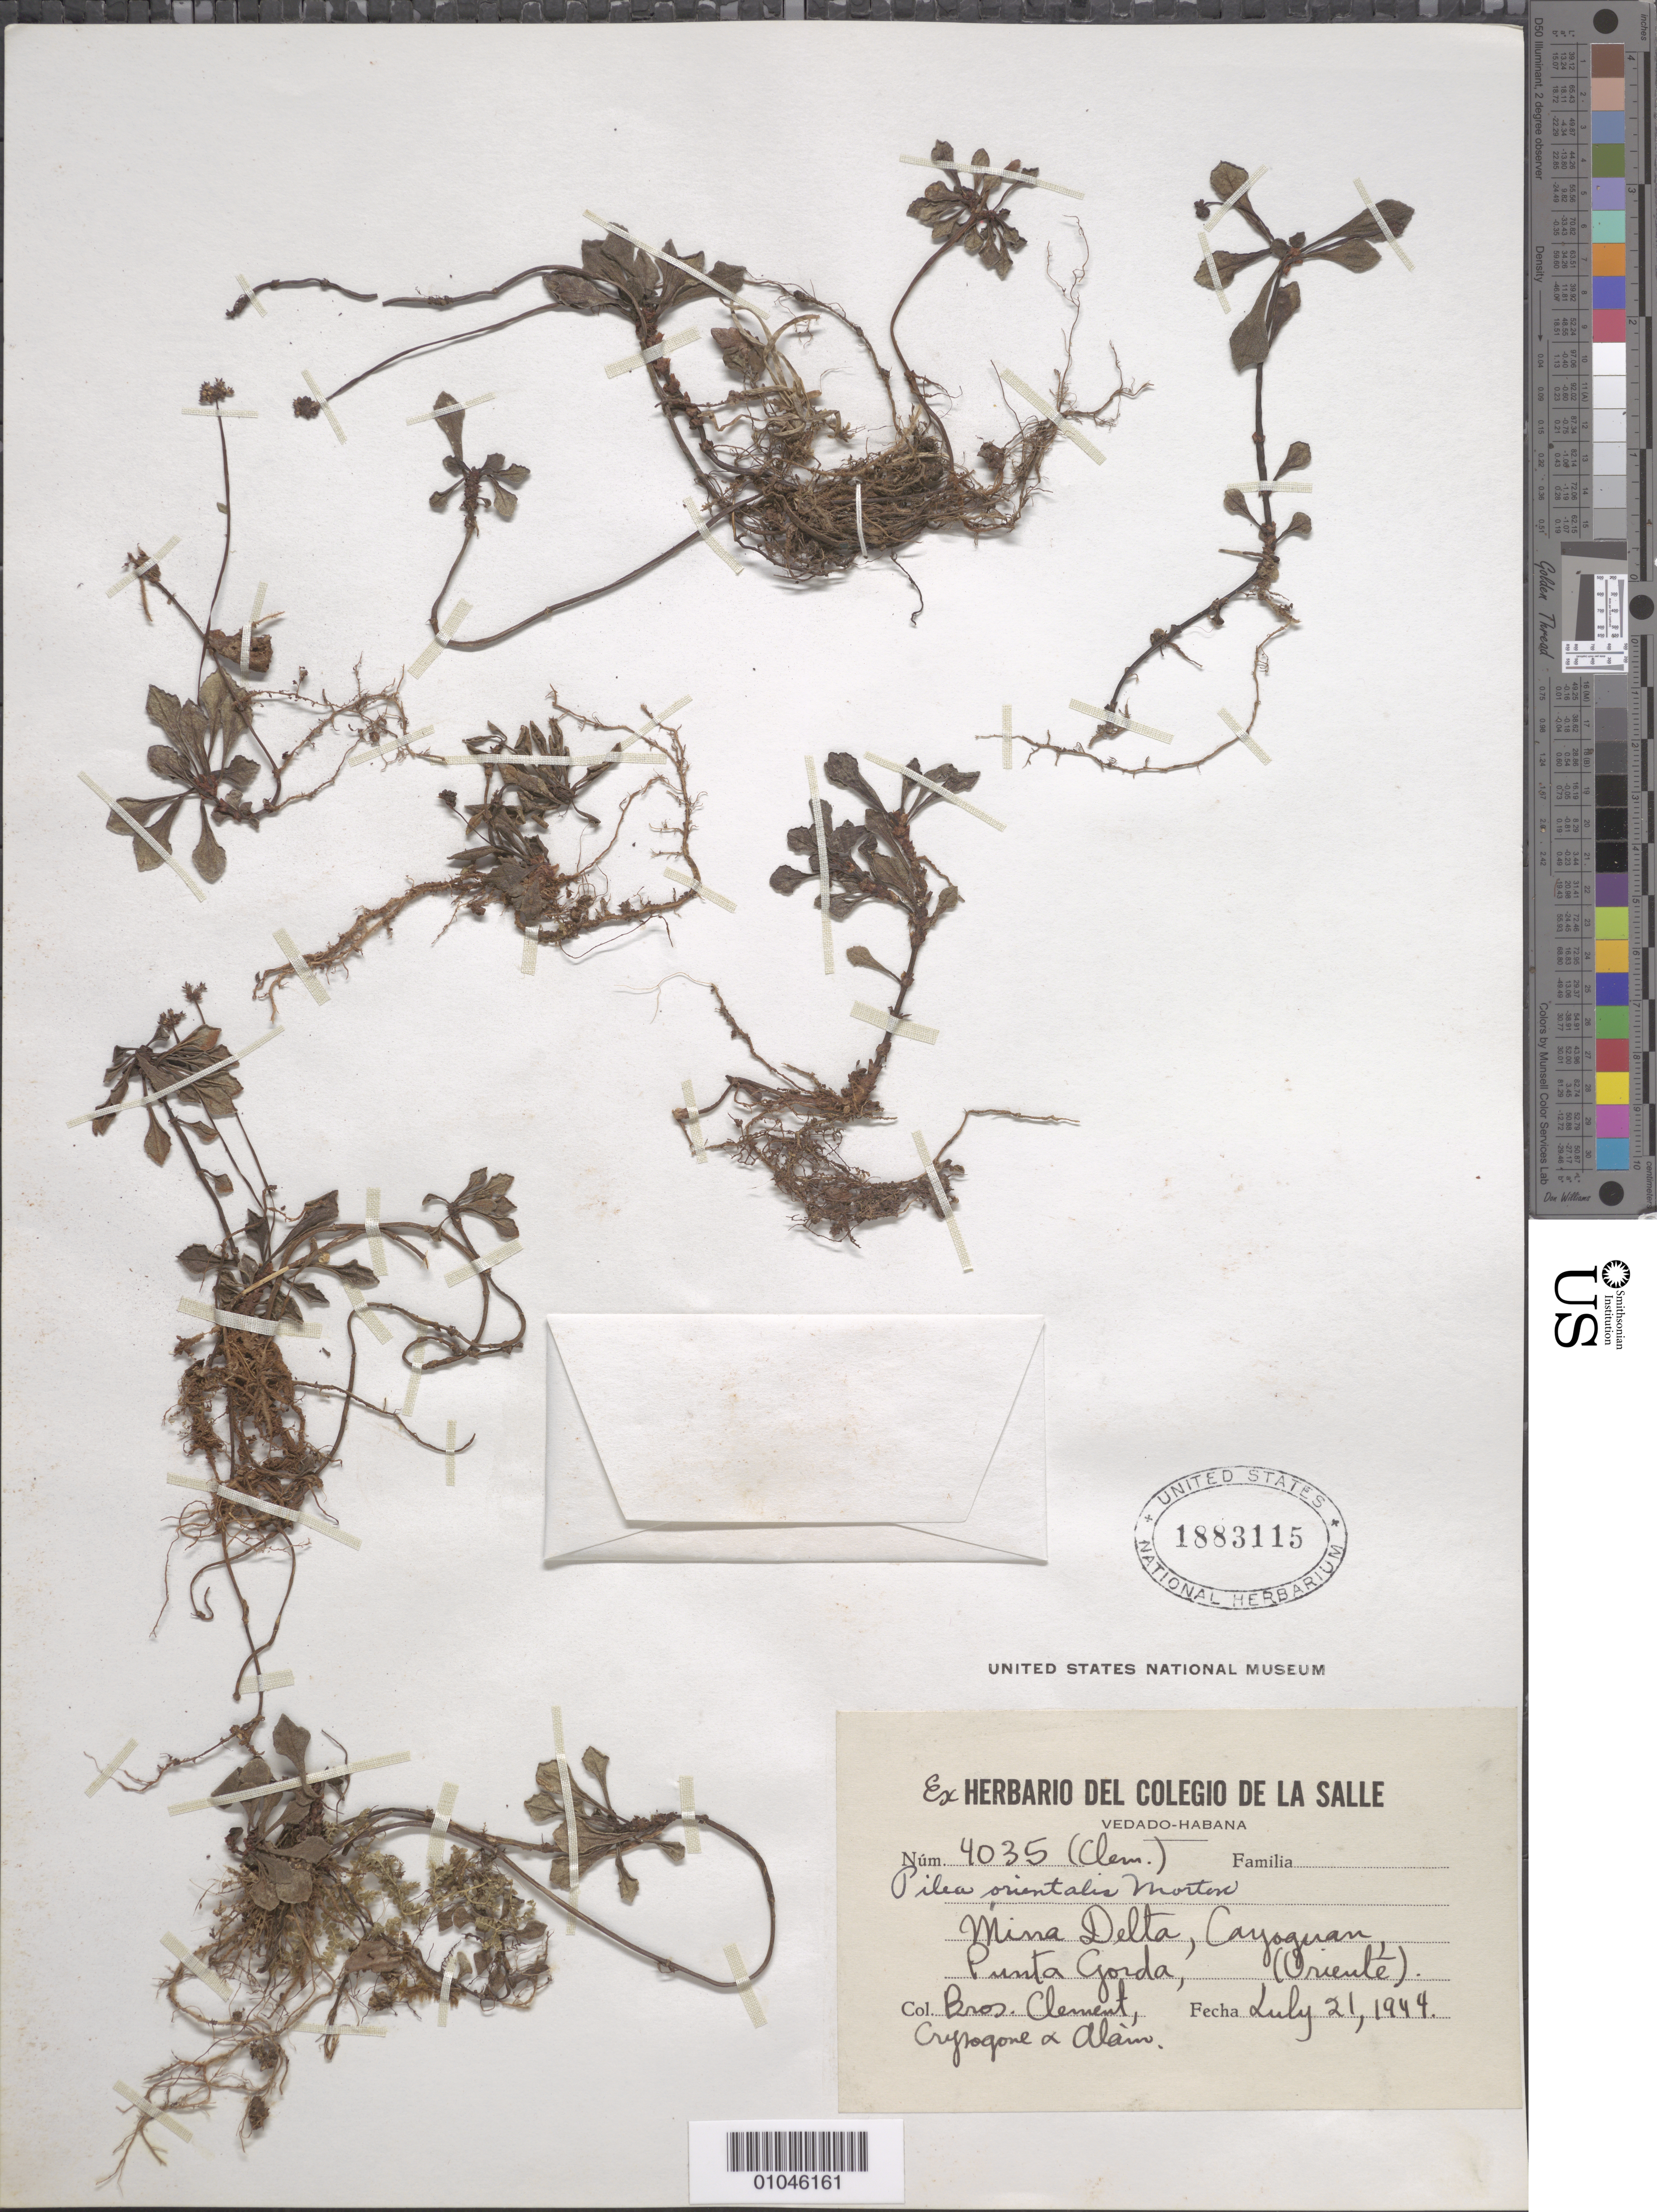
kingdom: Plantae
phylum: Tracheophyta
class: Magnoliopsida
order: Rosales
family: Urticaceae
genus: Pilea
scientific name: Pilea orientalis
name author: C.V. Morton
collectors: B. Clement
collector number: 4035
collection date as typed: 21 Jul 1944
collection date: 1944-07-21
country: Cuba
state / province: Oriente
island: Cuba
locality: Mina Delta, Cayoguan Pinta Gorda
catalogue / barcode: US 1883115